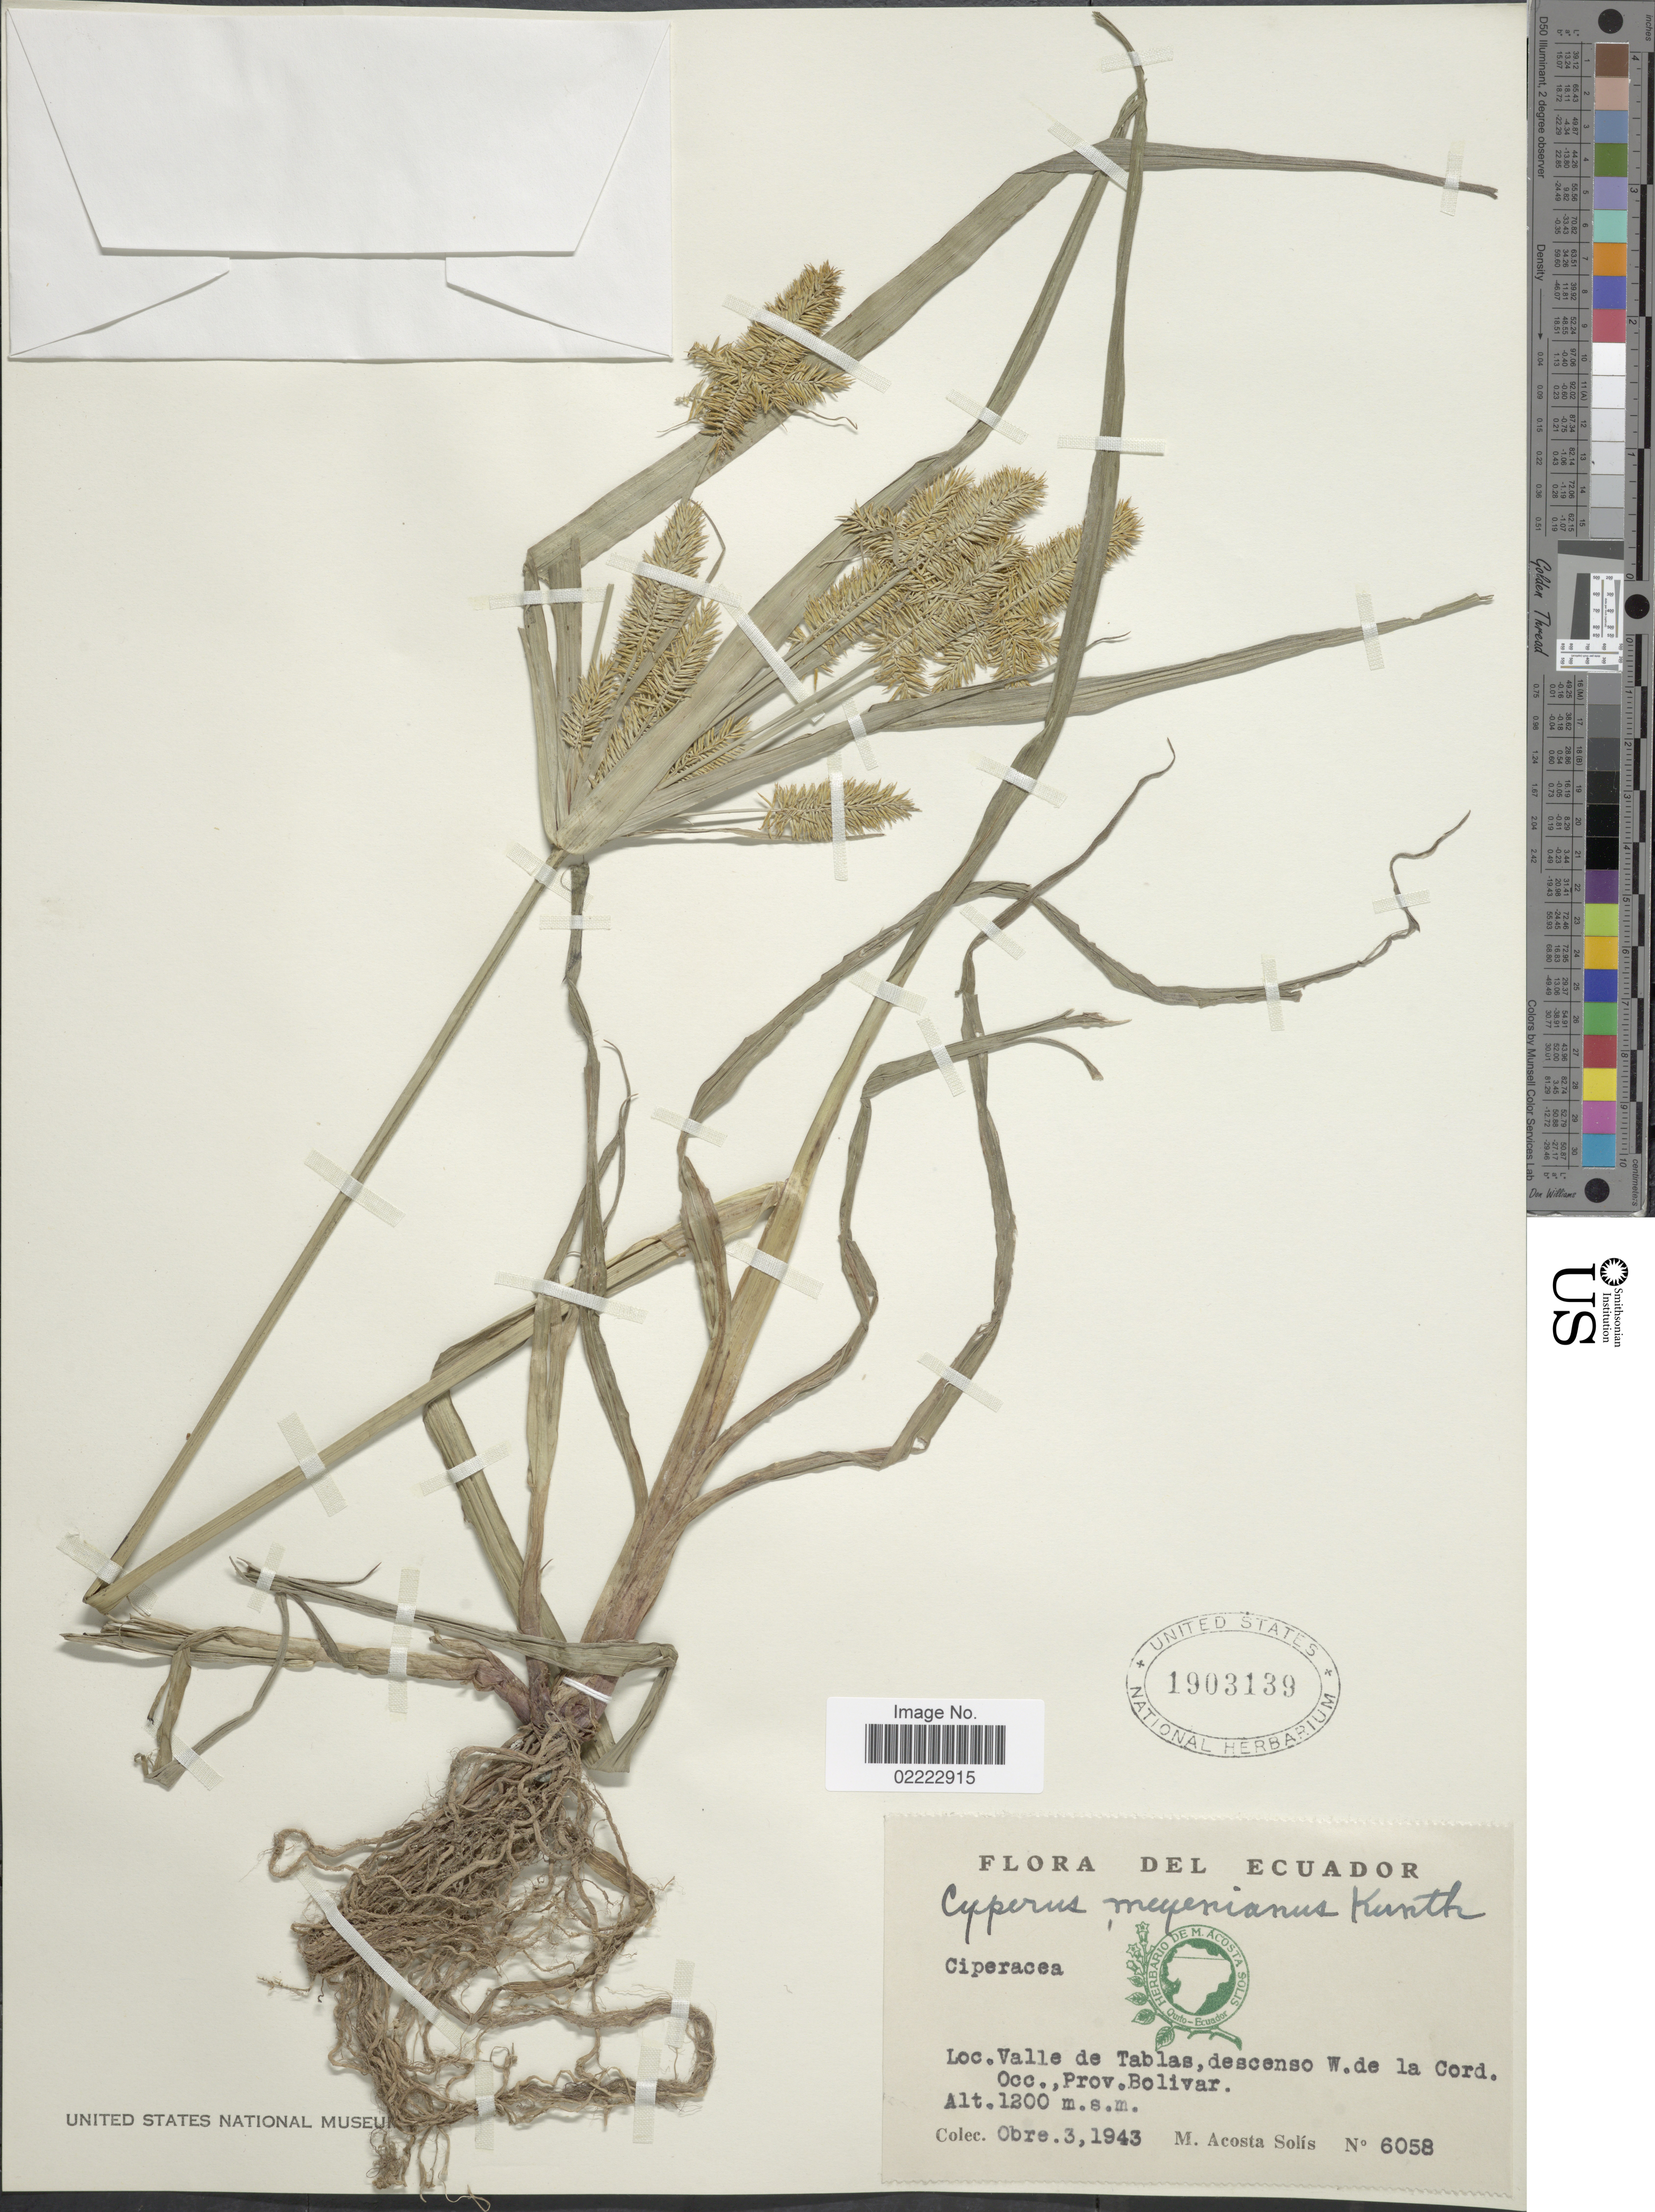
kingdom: Plantae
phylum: Tracheophyta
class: Liliopsida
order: Poales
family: Cyperaceae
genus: Cyperus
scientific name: Cyperus meyenianus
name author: Kunth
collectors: M. Acosta Solis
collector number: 6058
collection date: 1943-10-03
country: Ecuador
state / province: Bolívar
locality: Valle de Tablas, descenso W. de la Cord. Occ., Prov. Bolivar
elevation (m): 1200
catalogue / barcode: US 1903139